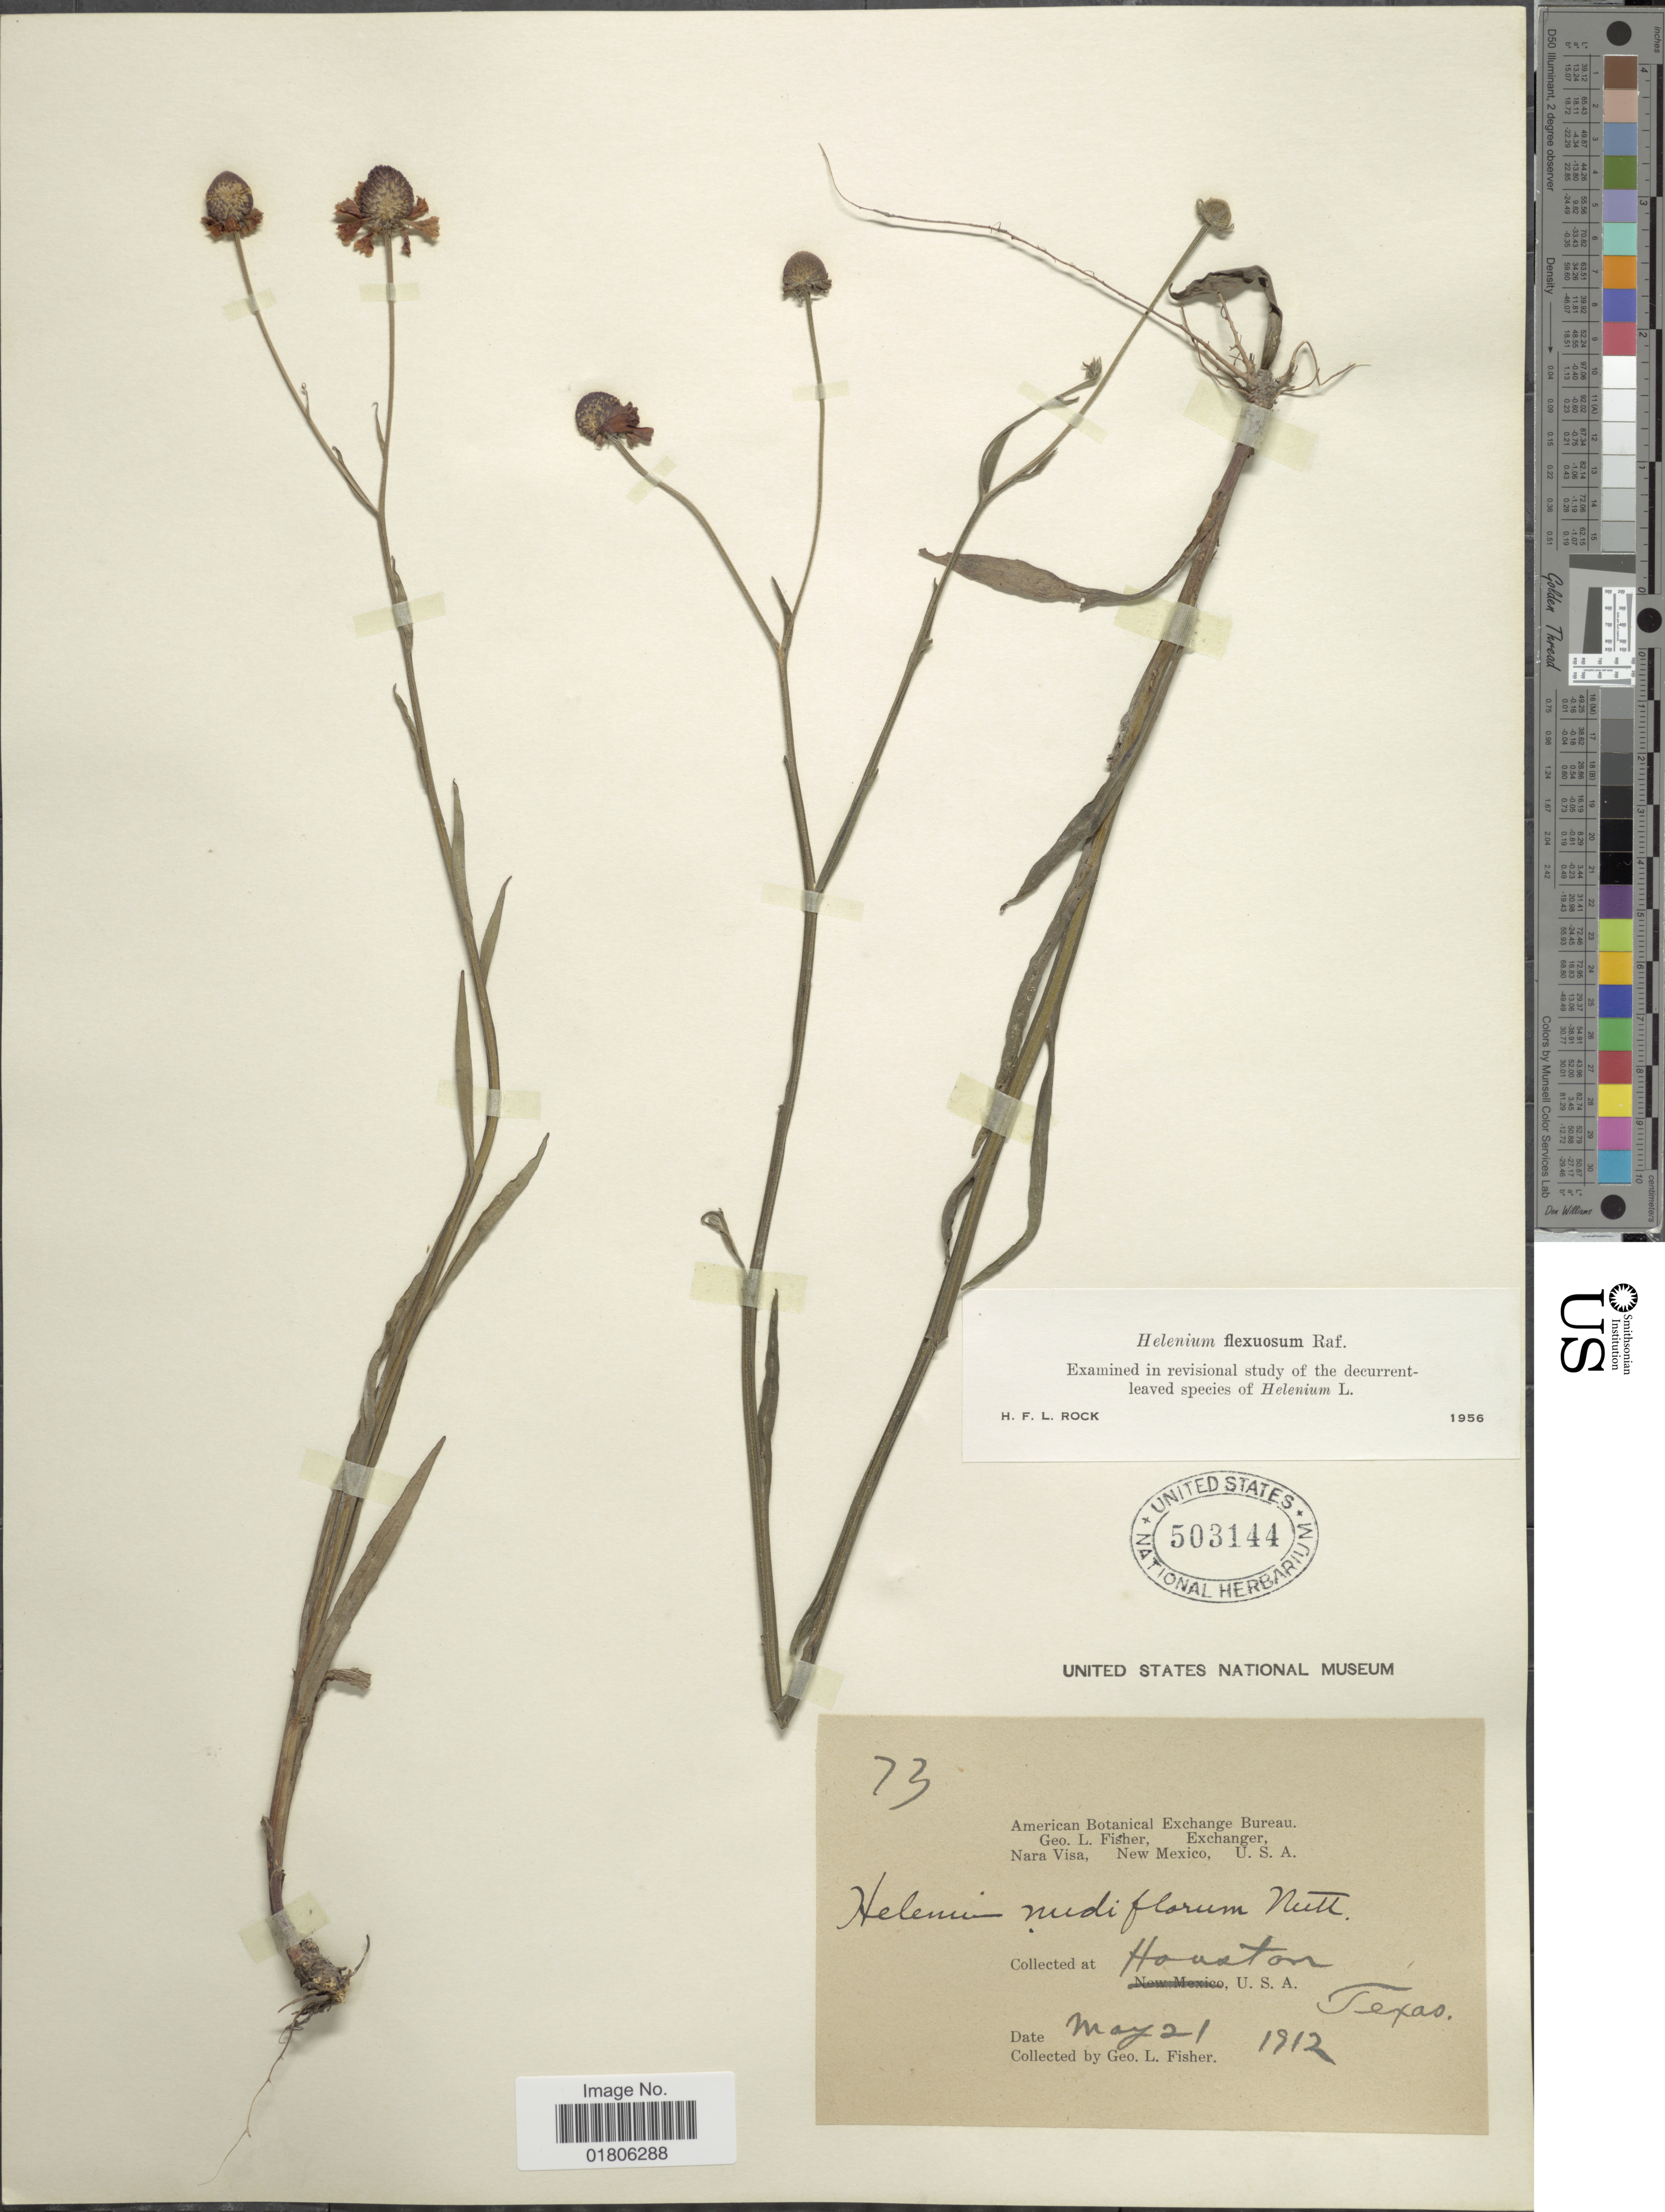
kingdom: Plantae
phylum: Tracheophyta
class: Magnoliopsida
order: Asterales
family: Asteraceae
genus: Helenium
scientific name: Helenium flexuosum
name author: Raf.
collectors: G. L. Fisher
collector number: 73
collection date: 1912-05-21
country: United States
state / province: Texas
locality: Houston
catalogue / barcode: US 503144